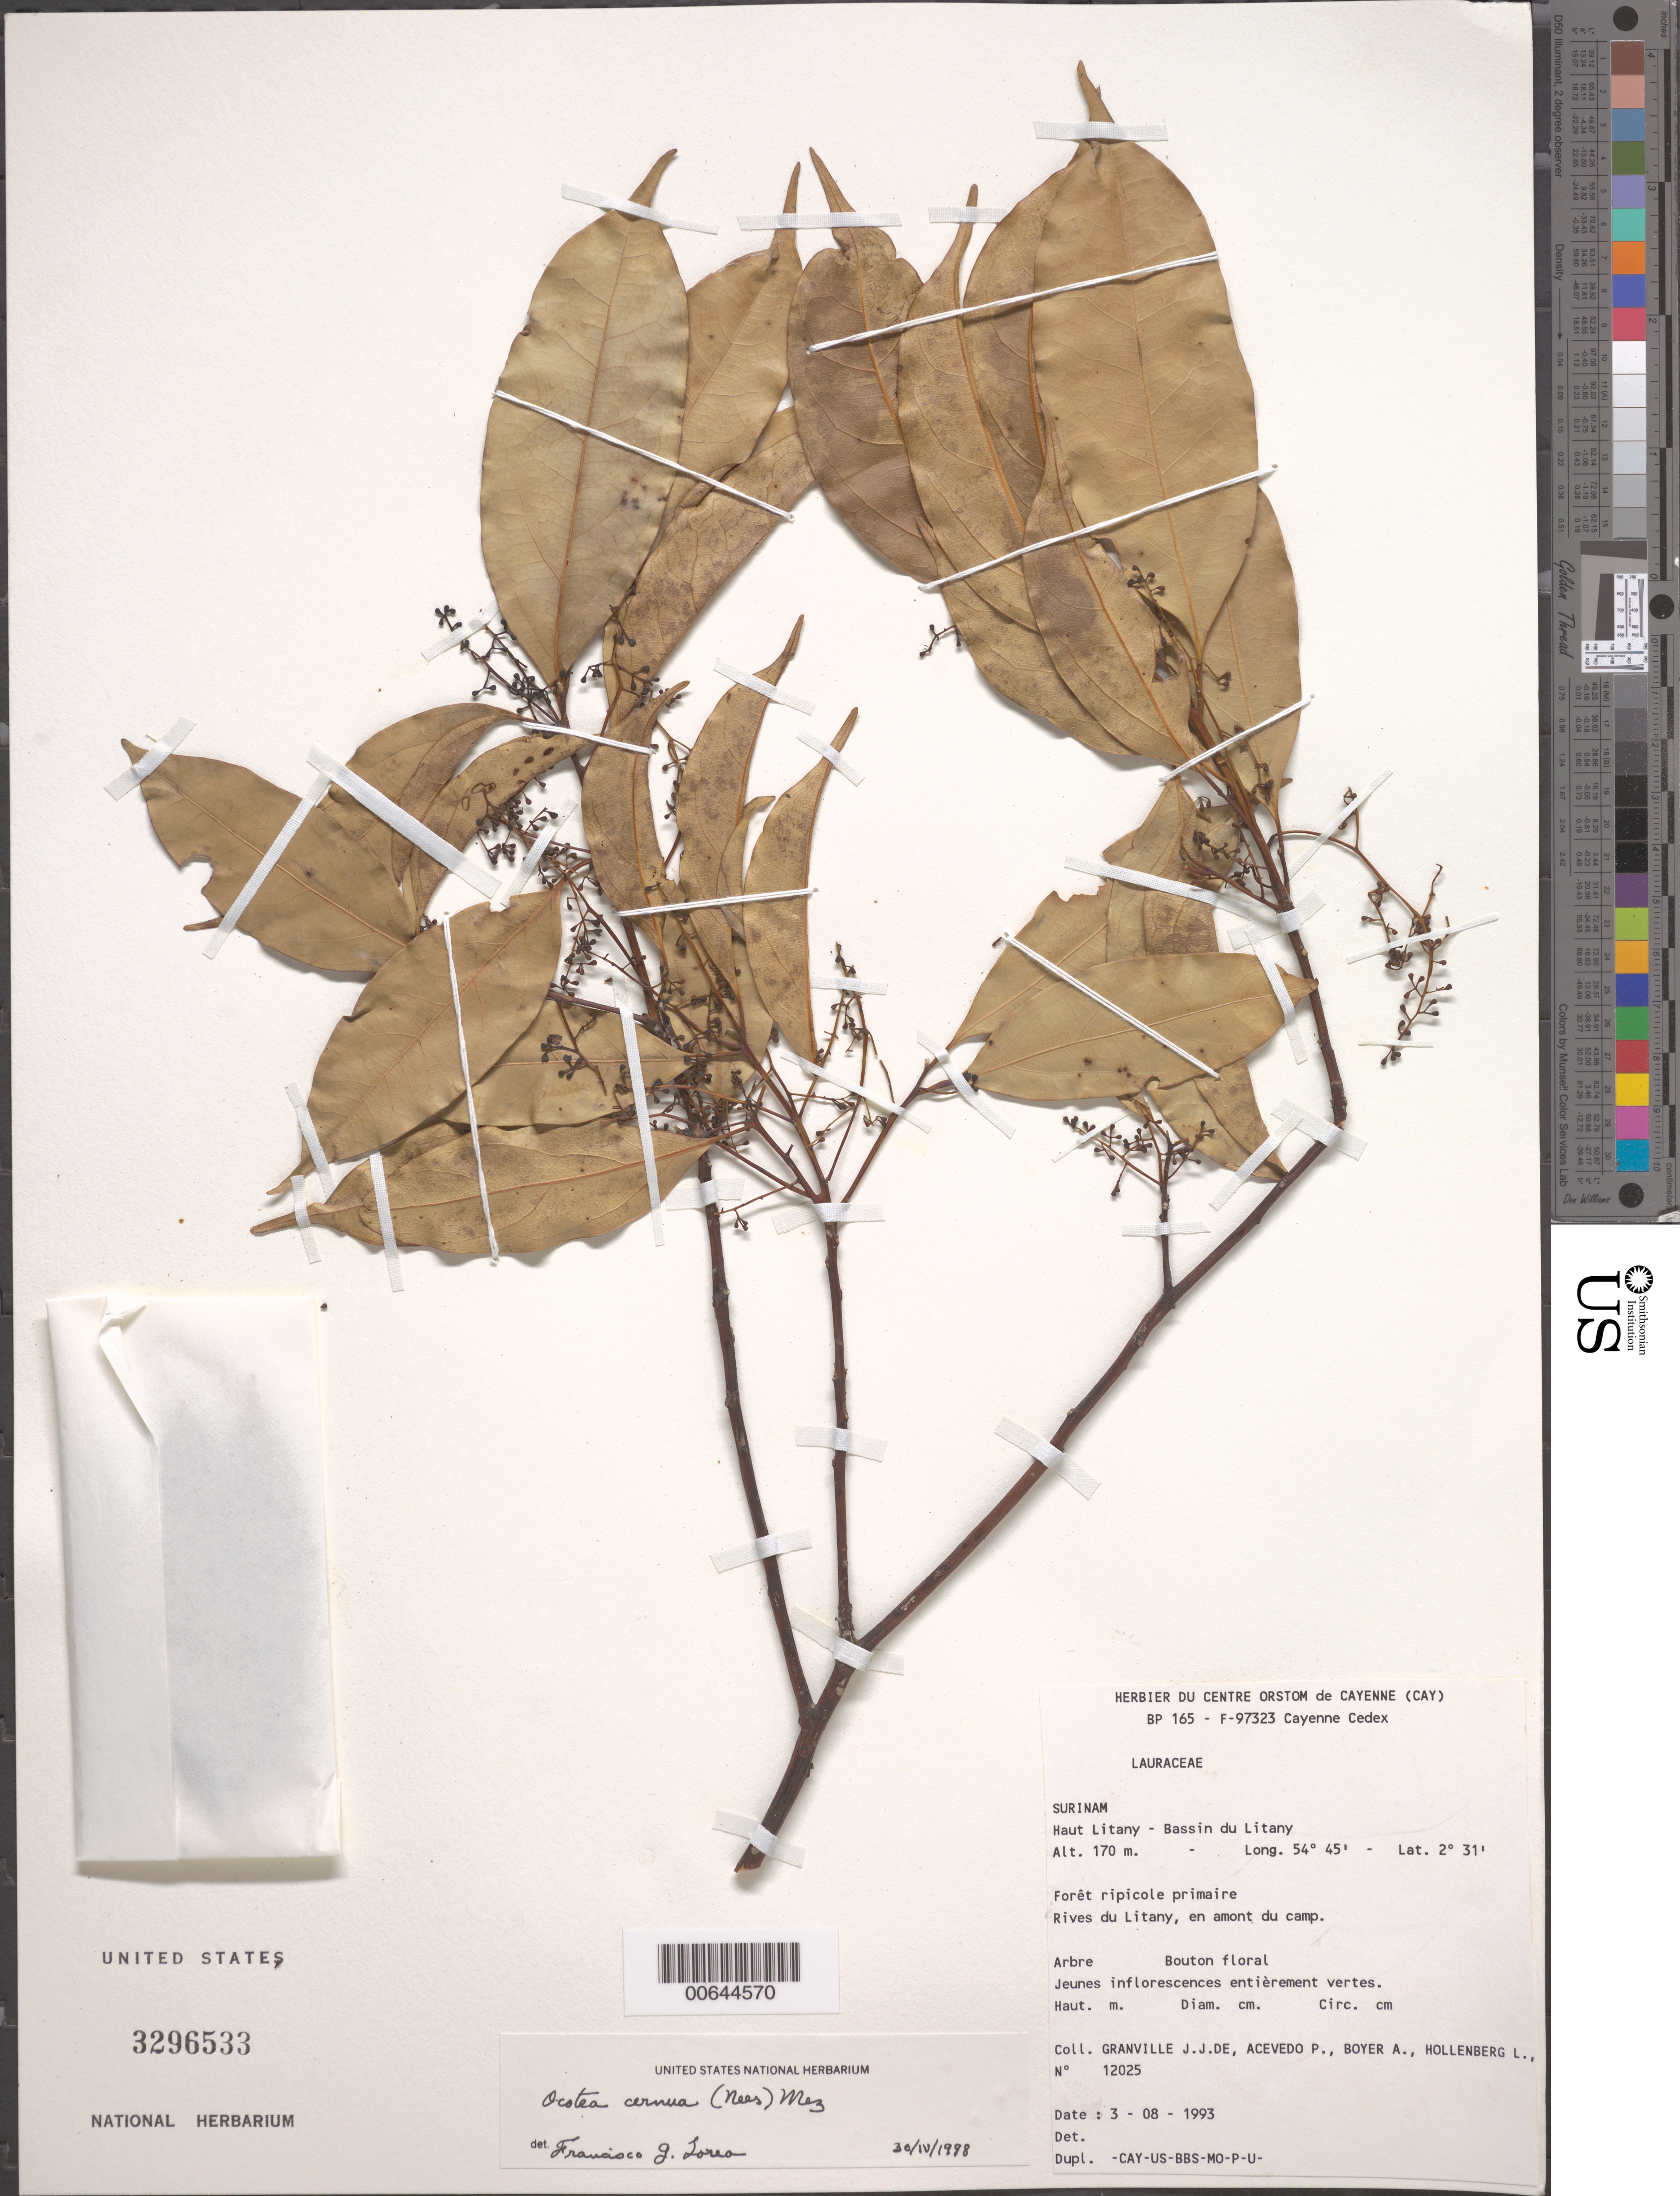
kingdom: Plantae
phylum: Tracheophyta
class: Magnoliopsida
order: Laurales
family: Lauraceae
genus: Ocotea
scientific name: Ocotea cernua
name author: (Nees) Mez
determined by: Lorea-Hernández, F. G.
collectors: J.-J. de Granville, P. Acevedo-Rodr., A. Boyer & L. Hollenberg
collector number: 12025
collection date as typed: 3-Aug-93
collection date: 1993-08-03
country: Suriname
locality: Haut Litany, Bassin du Litany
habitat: Primary riparian forest, upstream from camp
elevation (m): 170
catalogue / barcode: US 3296533